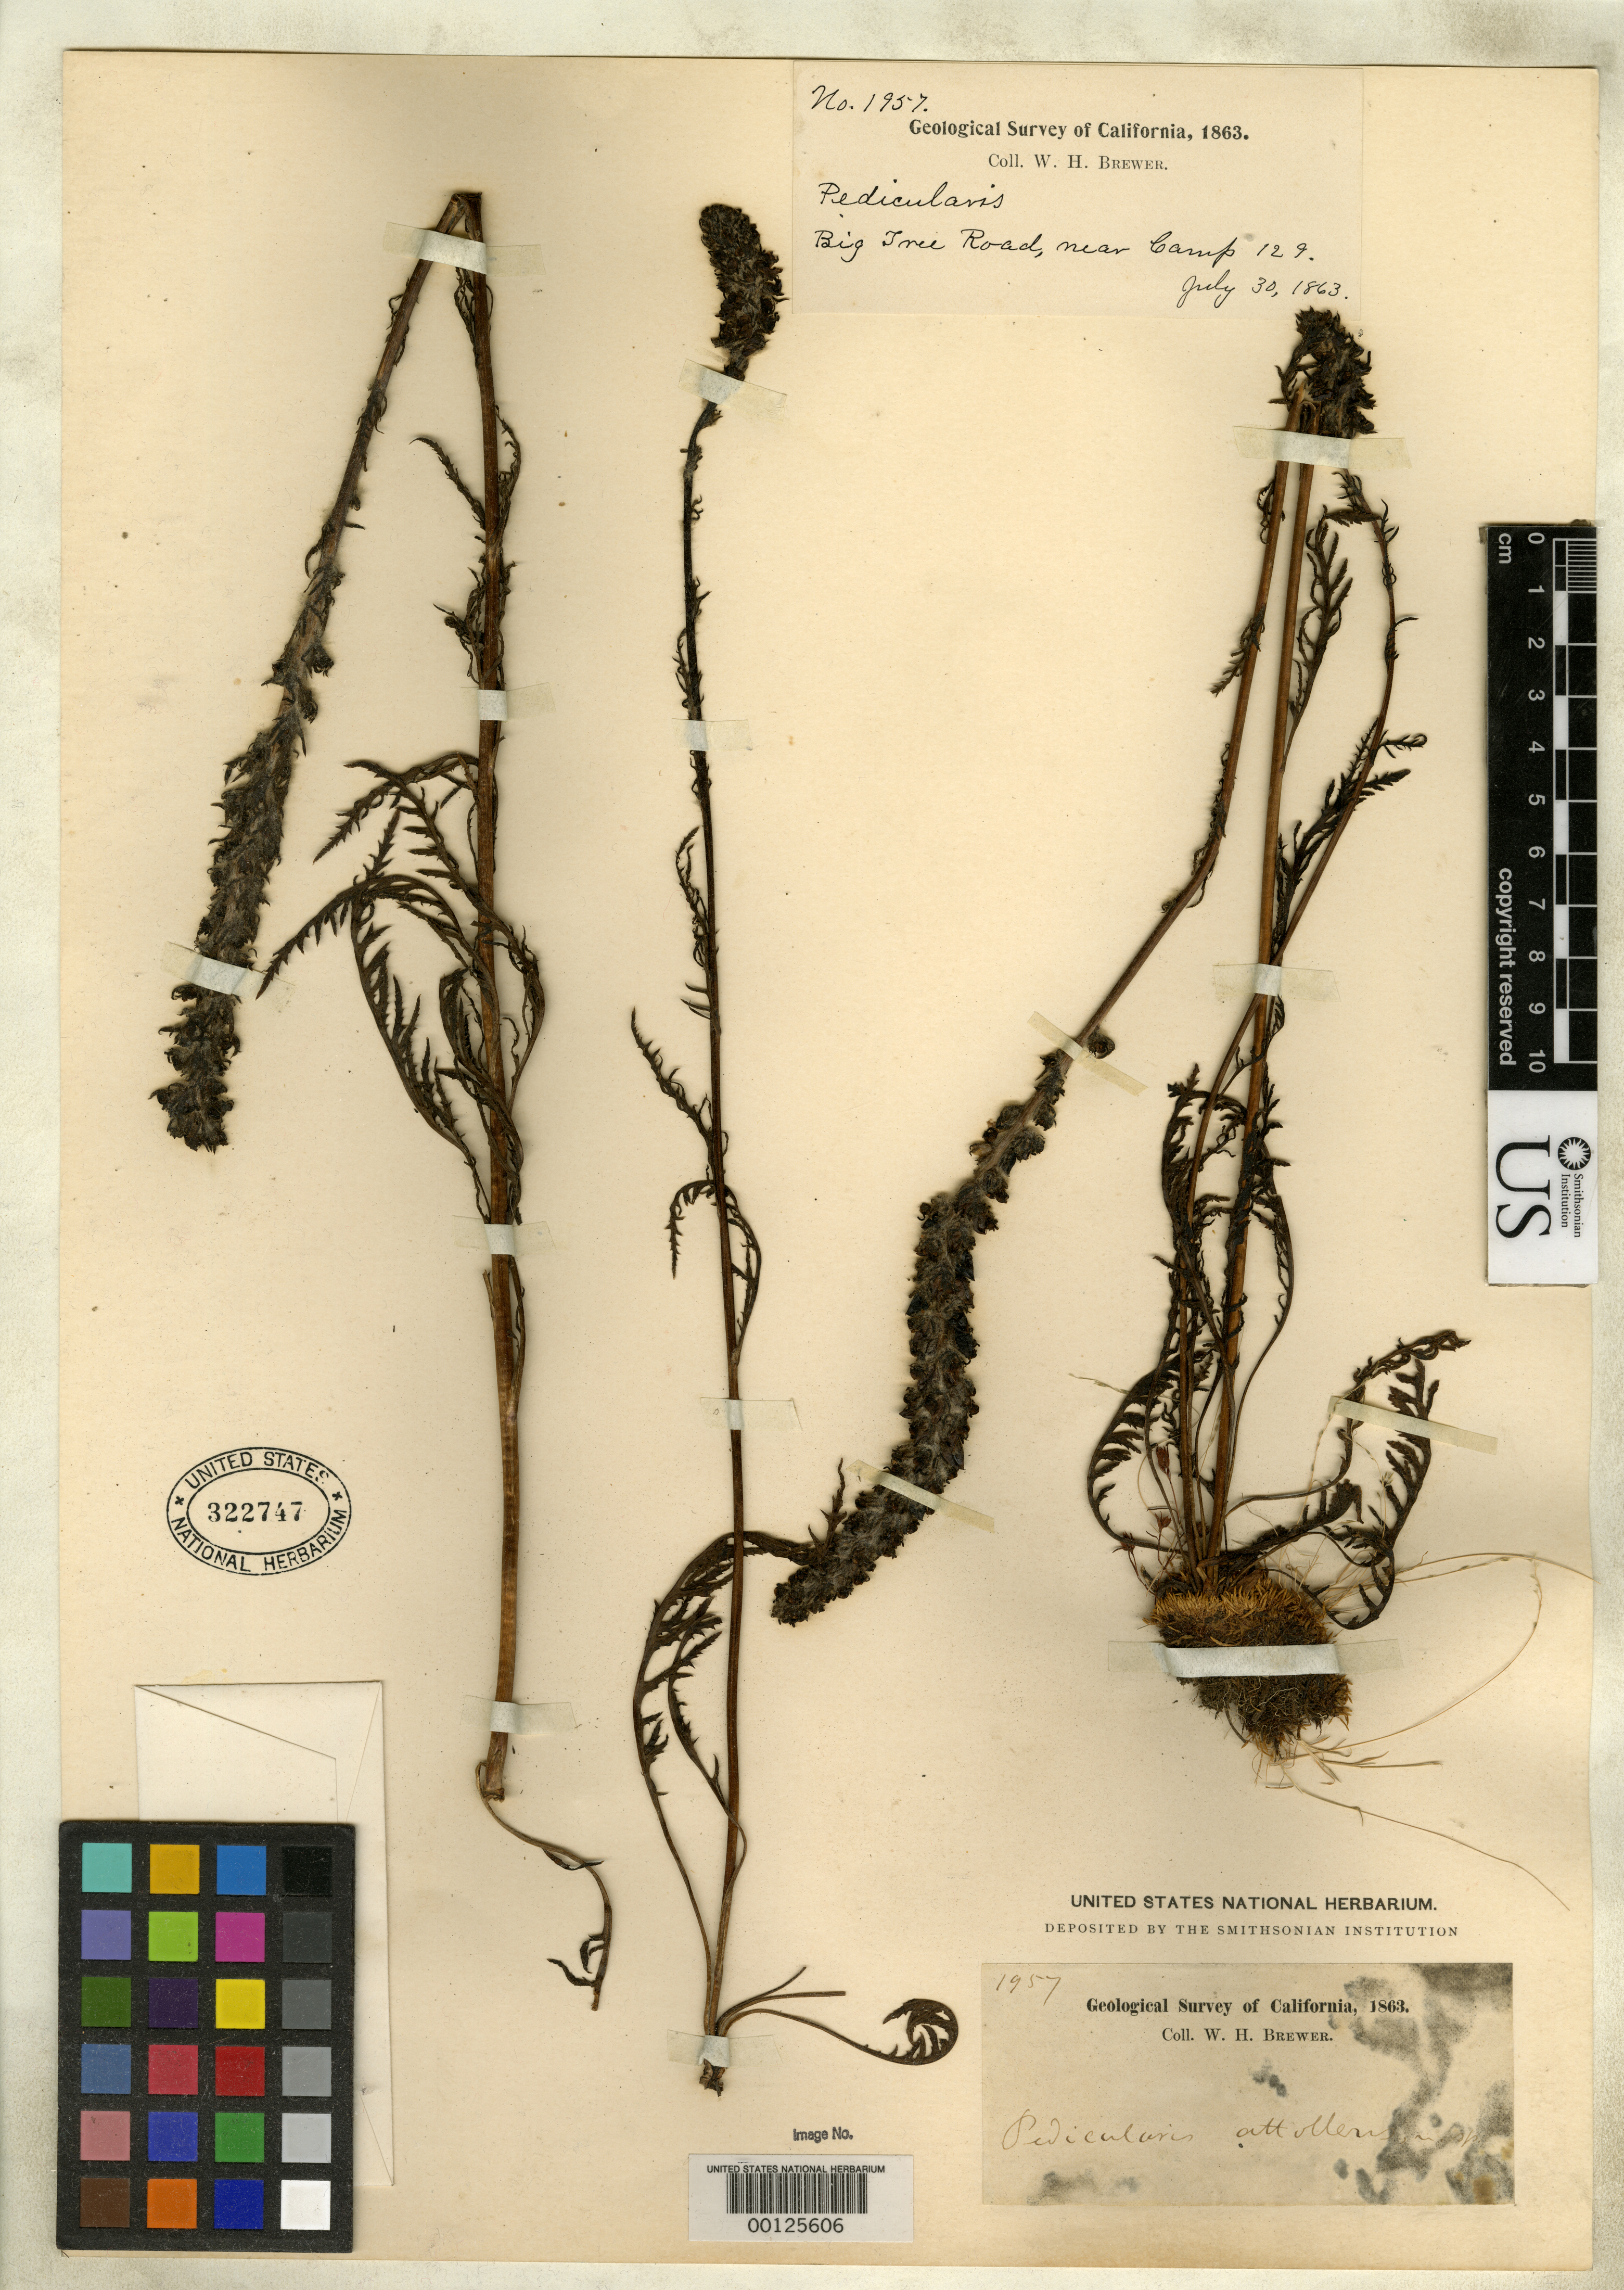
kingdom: Plantae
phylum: Tracheophyta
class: Magnoliopsida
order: Lamiales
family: Orobanchaceae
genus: Pedicularis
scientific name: Pedicularis attollens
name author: A. Gray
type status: Isotype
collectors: W. H. Brewer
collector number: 1957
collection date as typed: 30 Jul 1863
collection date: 1863-07-30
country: United States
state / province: California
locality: Sierra Nevada; alt. 6-11000 ft.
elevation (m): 1829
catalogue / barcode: US 322747